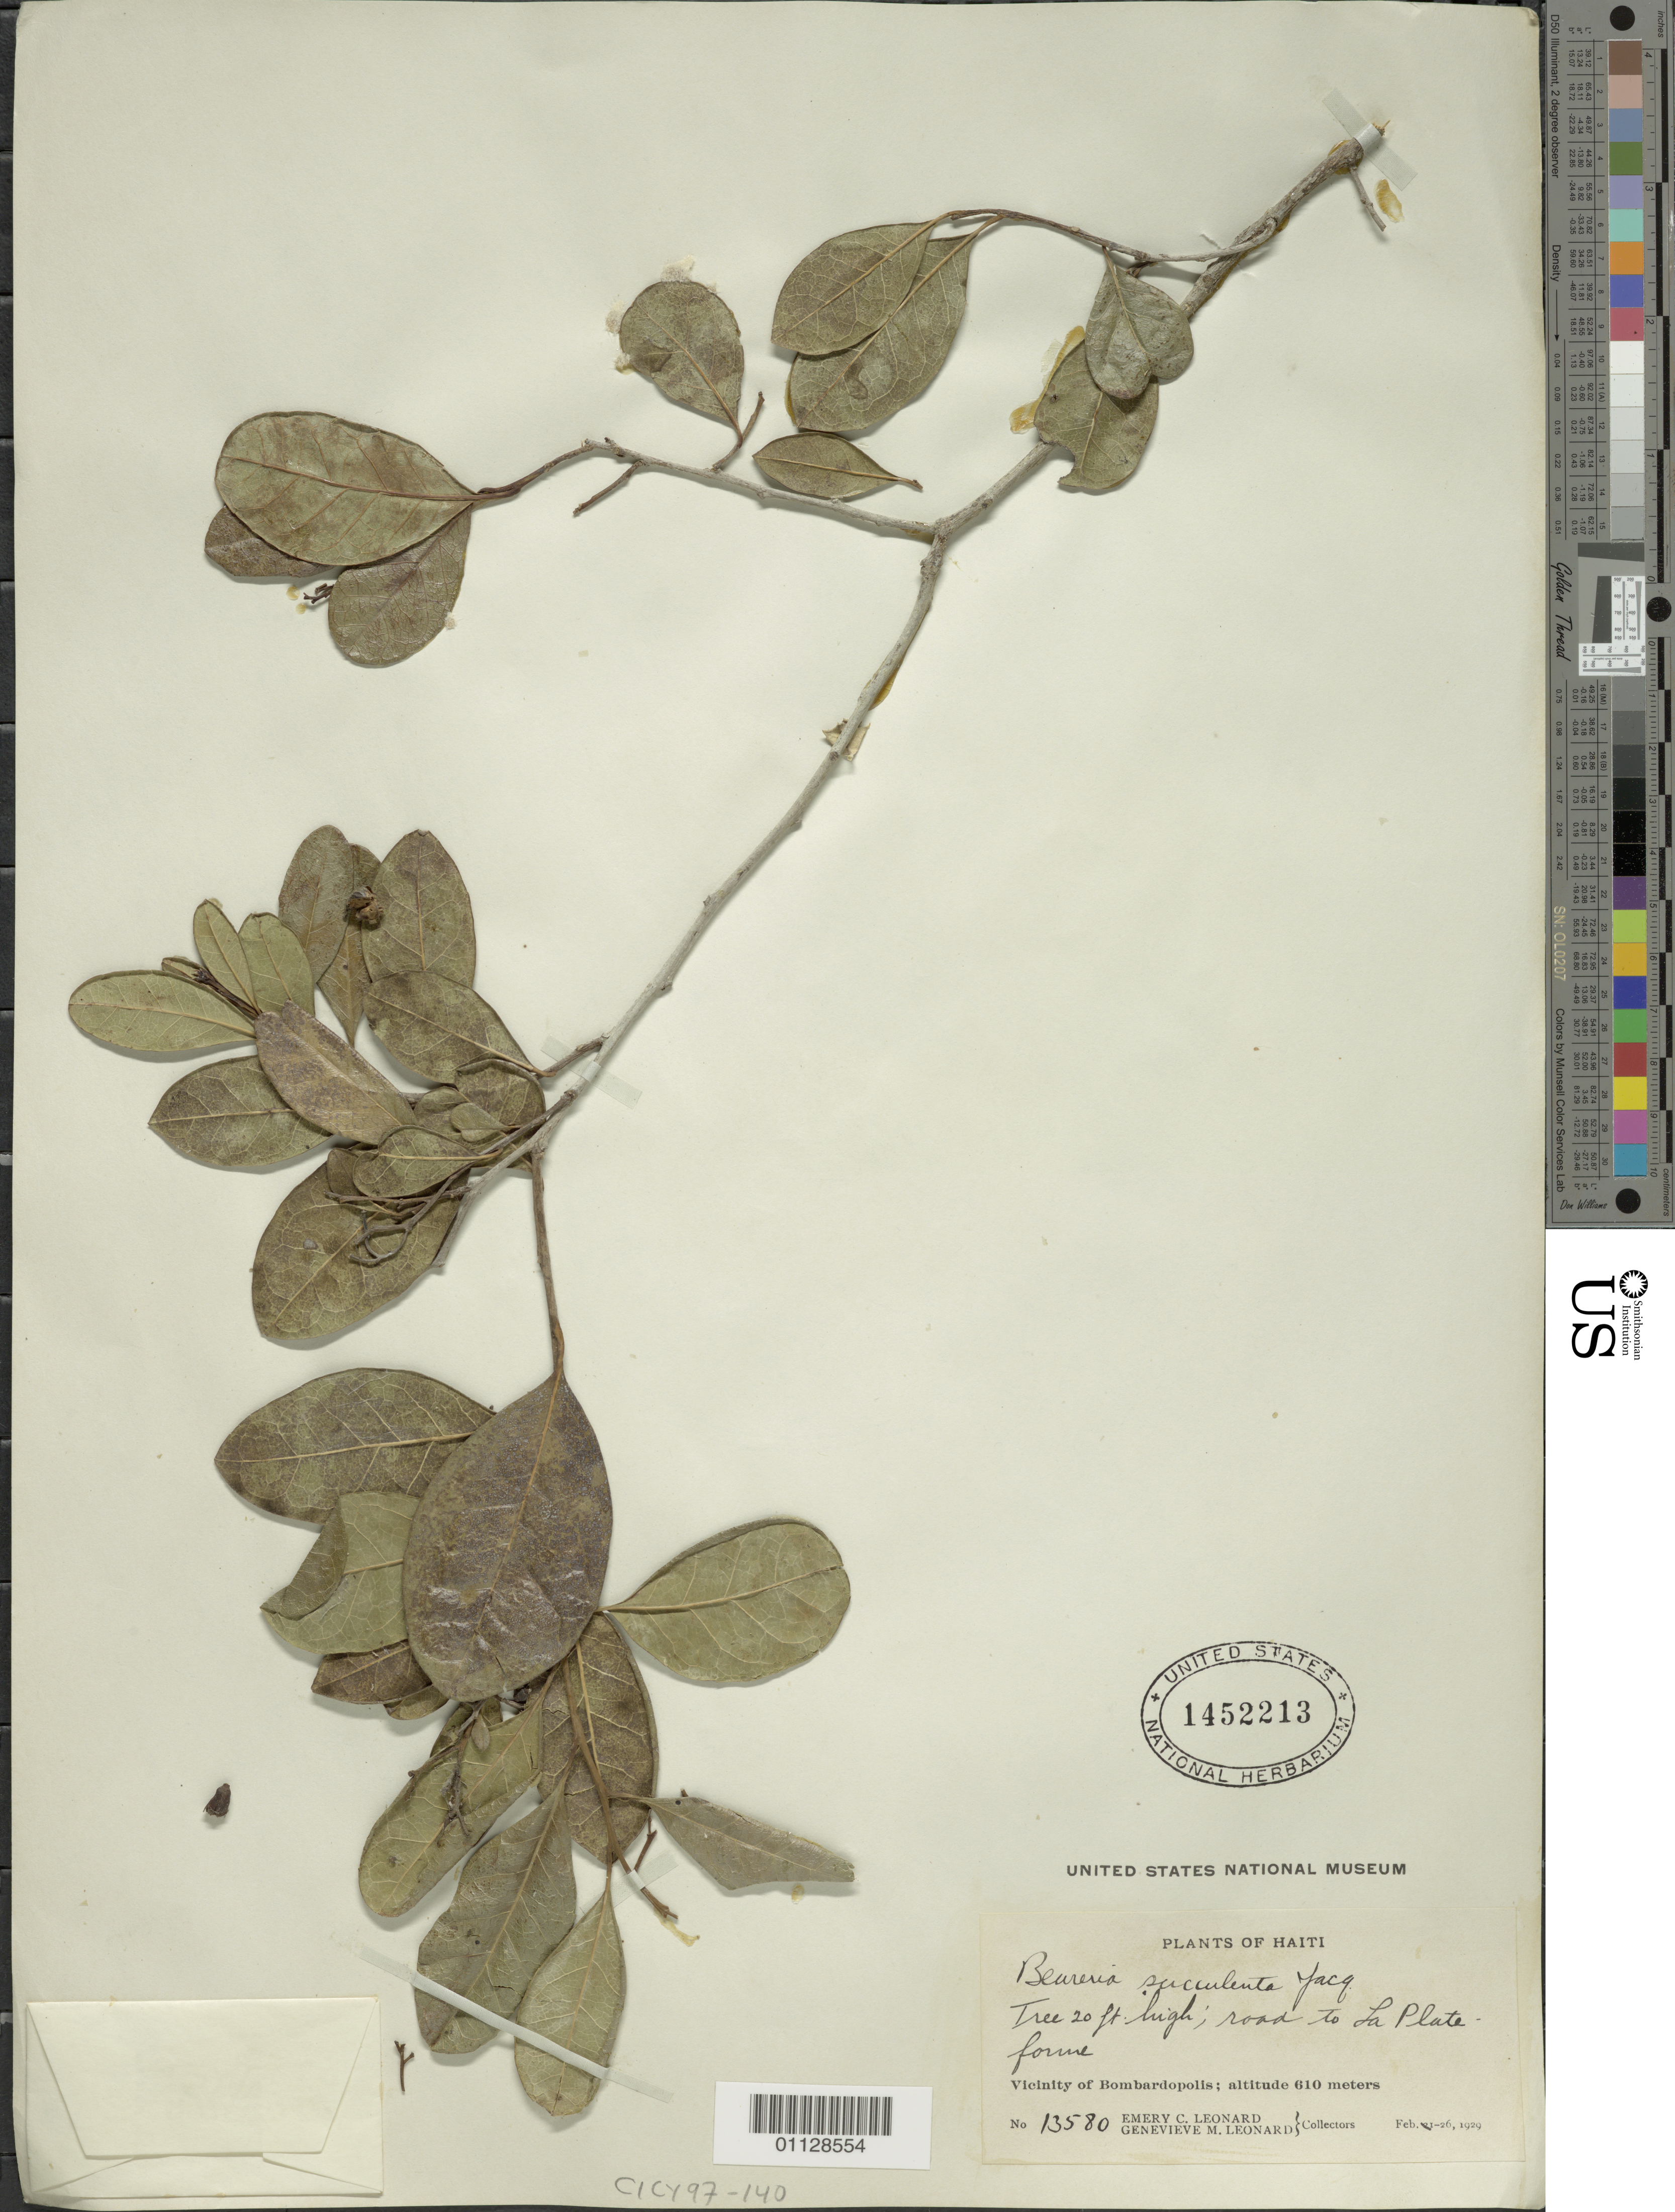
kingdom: Plantae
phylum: Tracheophyta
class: Magnoliopsida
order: Boraginales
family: Ehretiaceae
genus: Bourreria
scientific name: Bourreria succulenta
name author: Jacq.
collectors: E. C. Leonard & G. M. Leonard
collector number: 13580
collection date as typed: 26 Feb 1929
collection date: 1929-02-26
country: Haiti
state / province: Nord-Óuest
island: Hispaniola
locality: Vicinity of Bombardopolis: road to La Plateforme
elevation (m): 610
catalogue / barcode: US 1452213